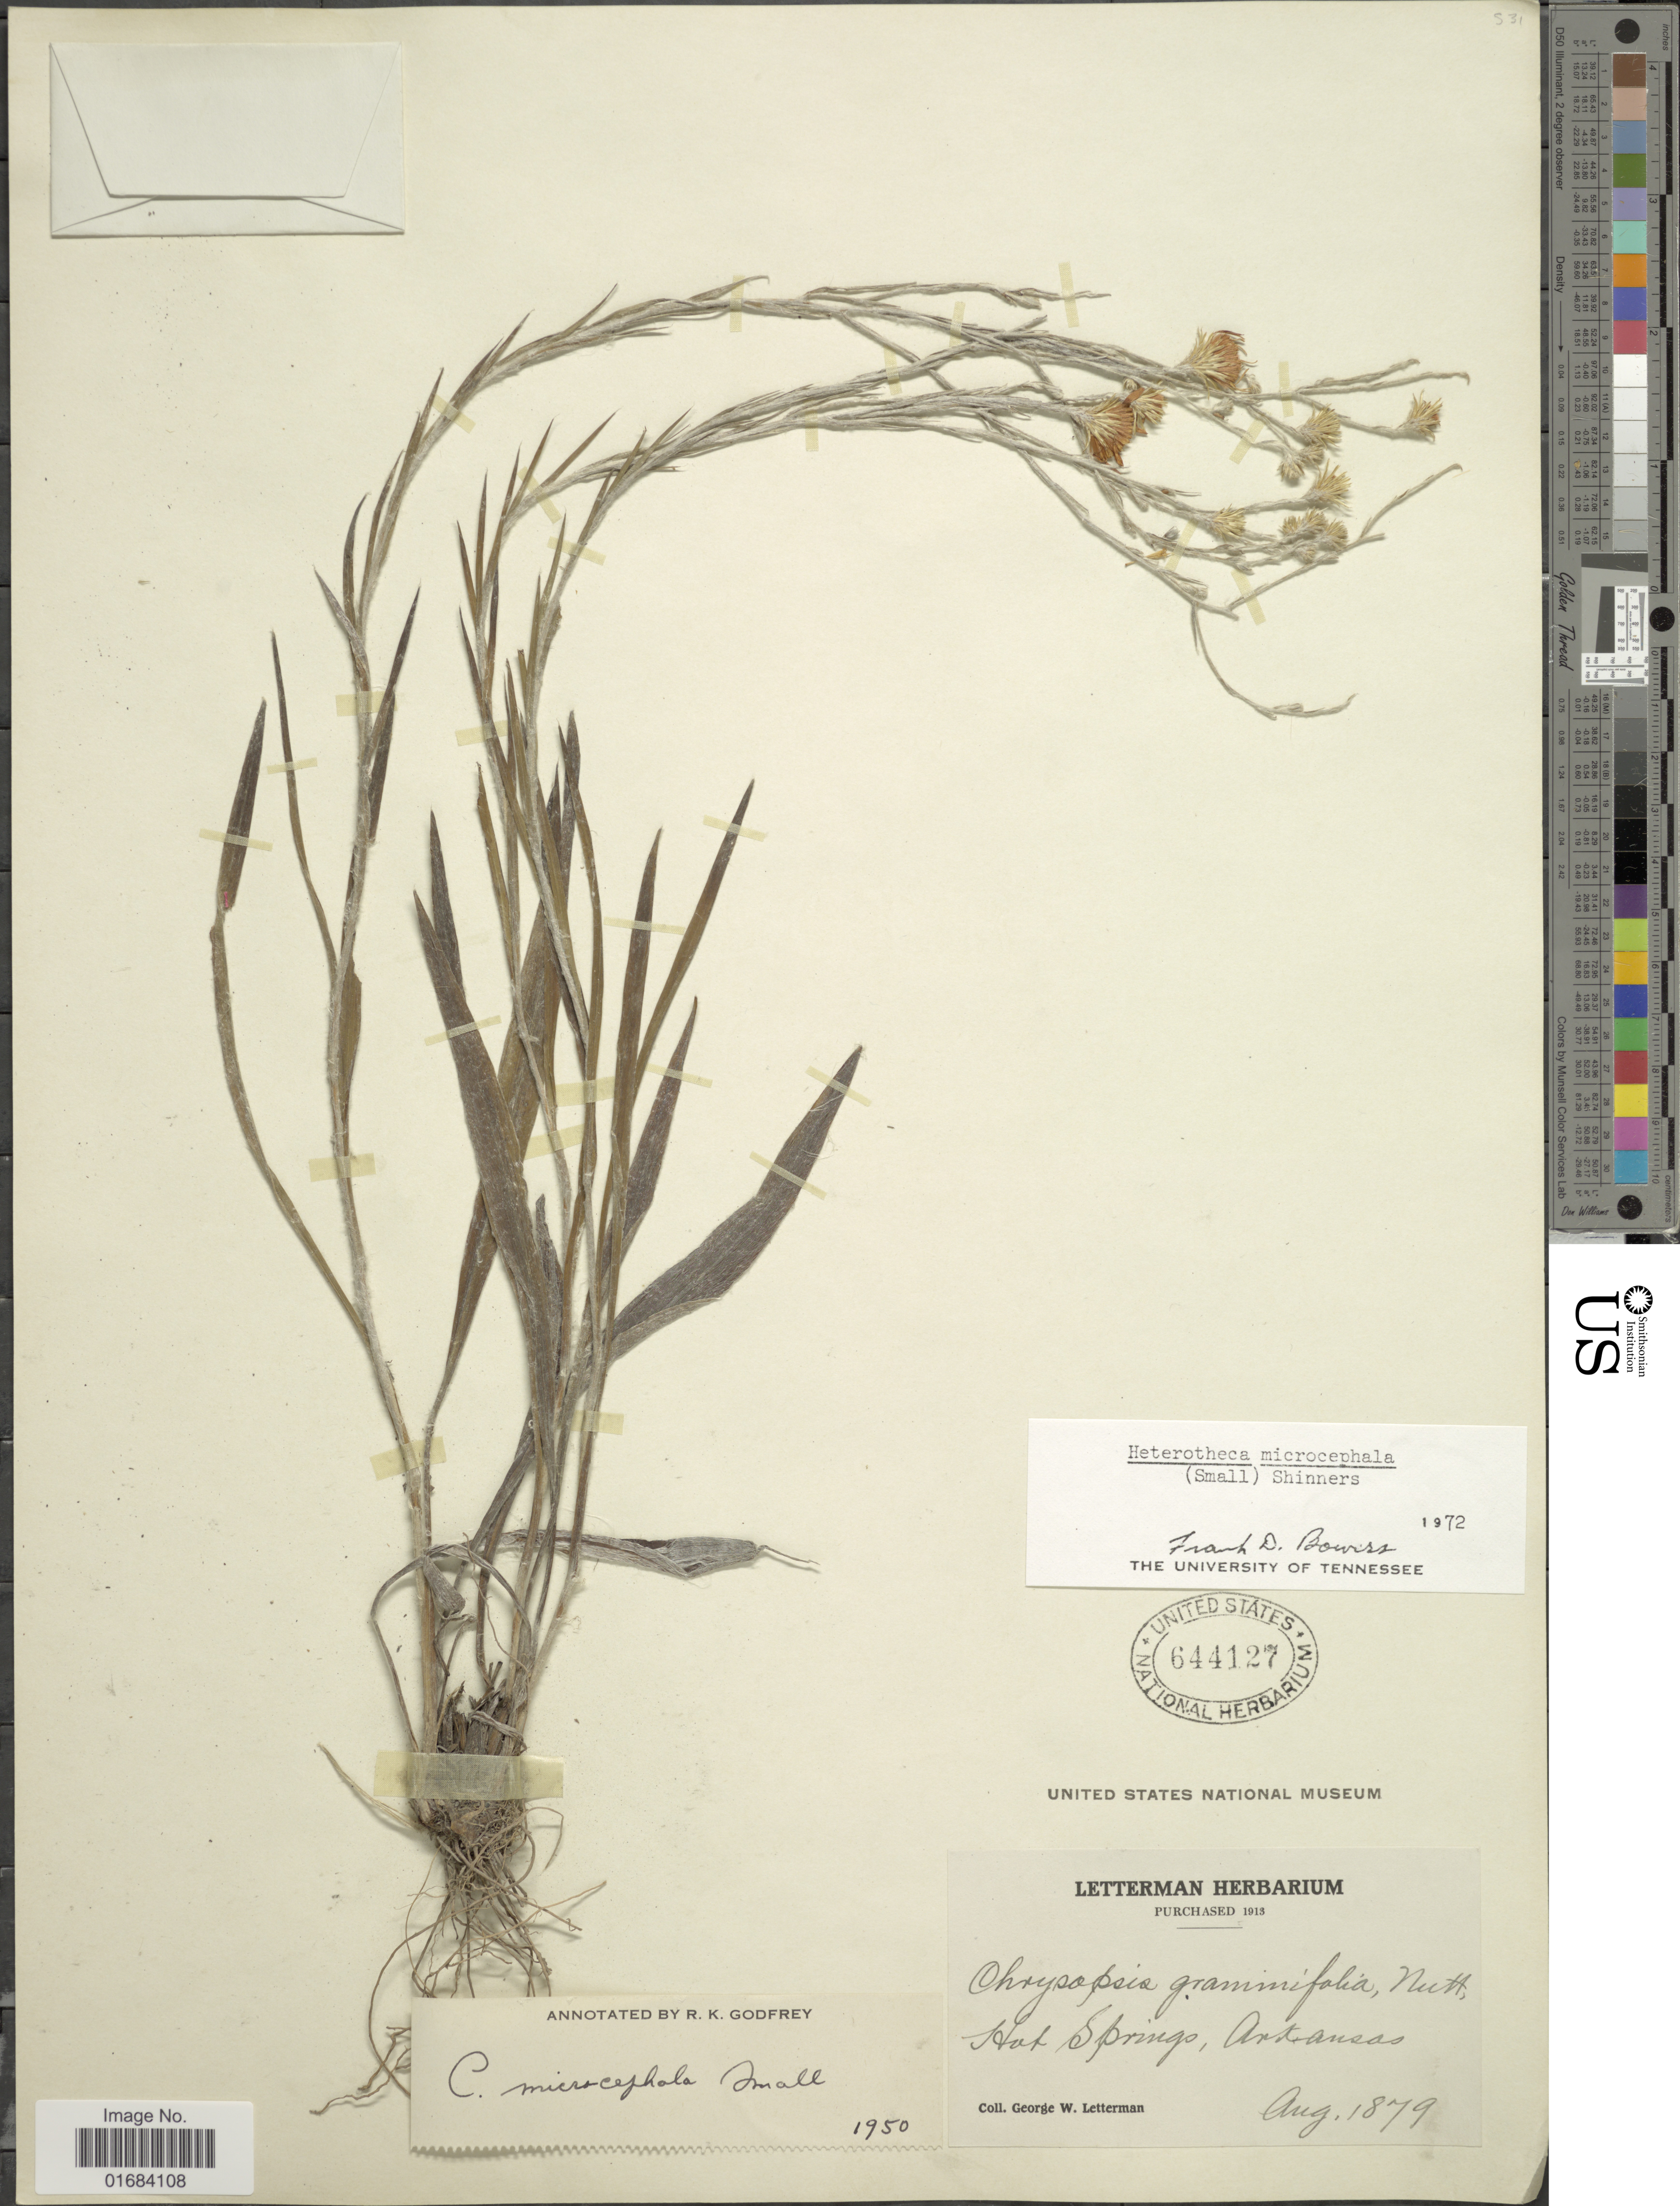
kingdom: Plantae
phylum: Tracheophyta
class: Magnoliopsida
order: Asterales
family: Asteraceae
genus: Pityopsis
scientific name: Pityopsis microcephala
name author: Small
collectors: G. W. Letterman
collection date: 1879-08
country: United States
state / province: Arkansas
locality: Hot Springs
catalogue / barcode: US 644127